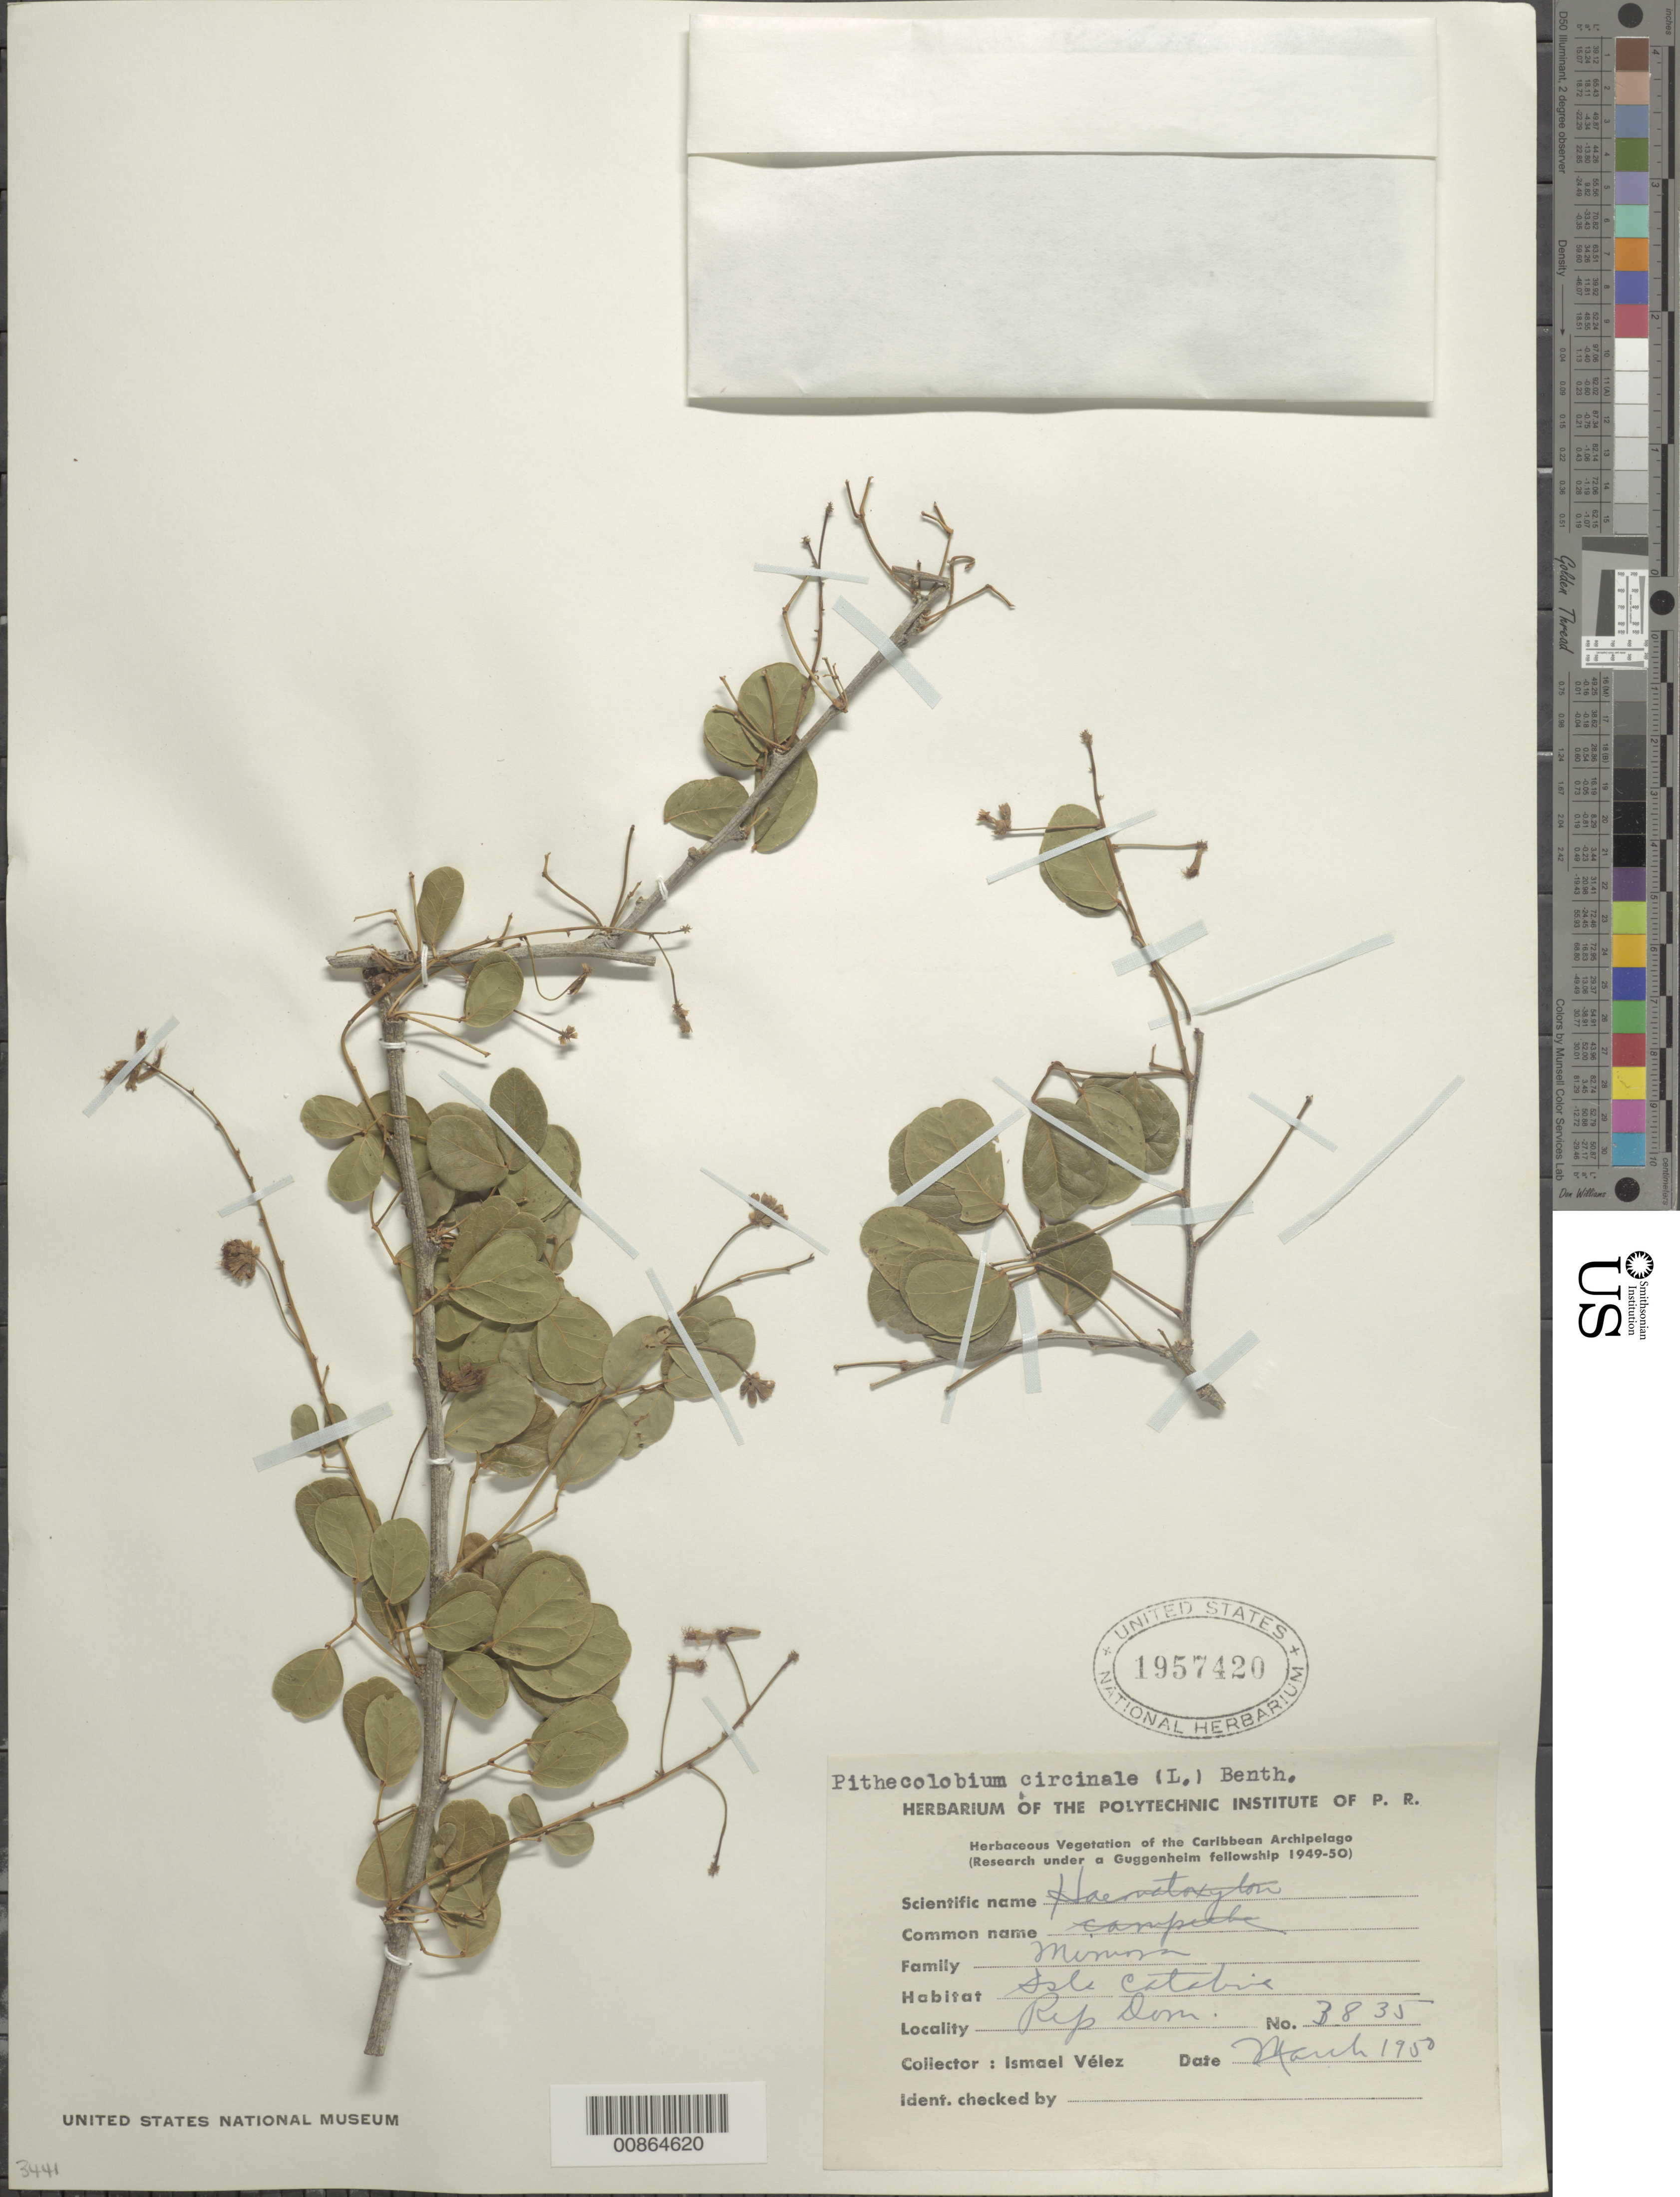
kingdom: Plantae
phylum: Tracheophyta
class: Magnoliopsida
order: Fabales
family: Fabaceae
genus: Pithecellobium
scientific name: Pithecellobium circinale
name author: (L.) Benth.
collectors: I. Velez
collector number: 3835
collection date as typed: Mar 1950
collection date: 1950-03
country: Dominican Republic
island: Isla Catalina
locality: Isla Catalina.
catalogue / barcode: US 1957420